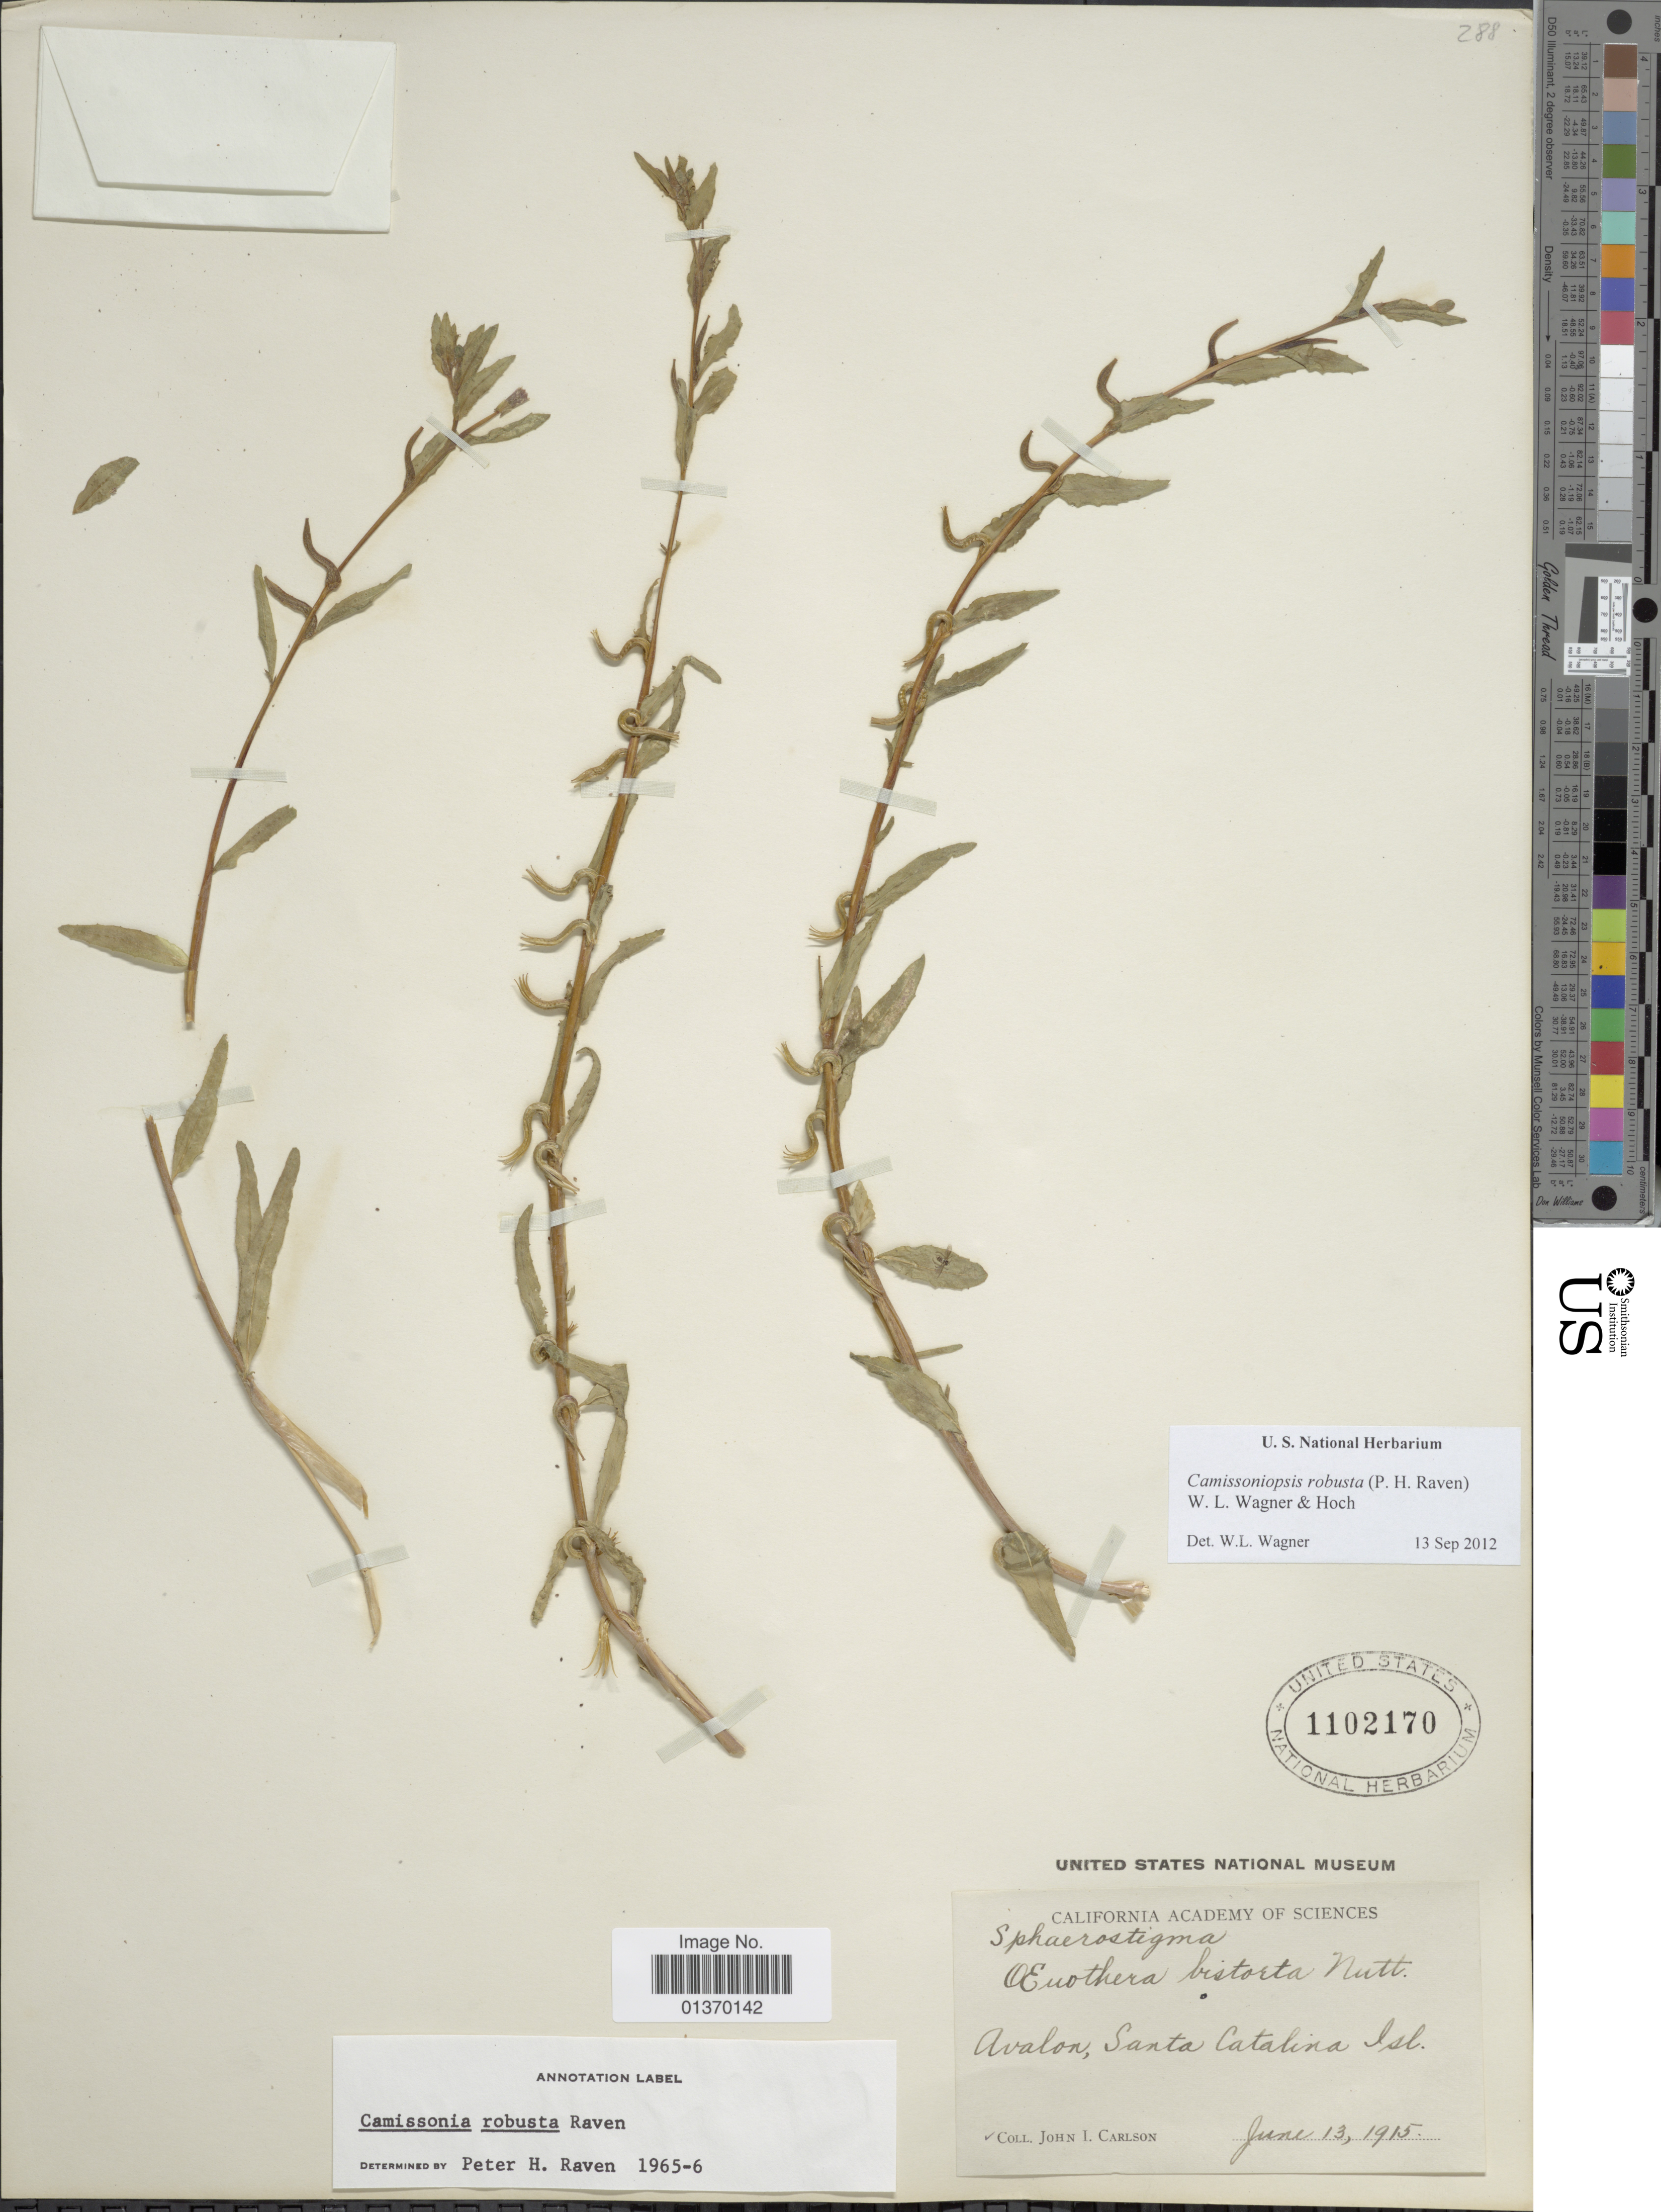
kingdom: Plantae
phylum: Tracheophyta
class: Magnoliopsida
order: Myrtales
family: Onagraceae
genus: Camissoniopsis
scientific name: Camissoniopsis robusta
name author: (P.H. Raven) W.L. Wagner & Hoch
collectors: J. Carlson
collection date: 1915-06-13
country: United States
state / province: California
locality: Avalon, Santa Catalina Isl.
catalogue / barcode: US 1102170